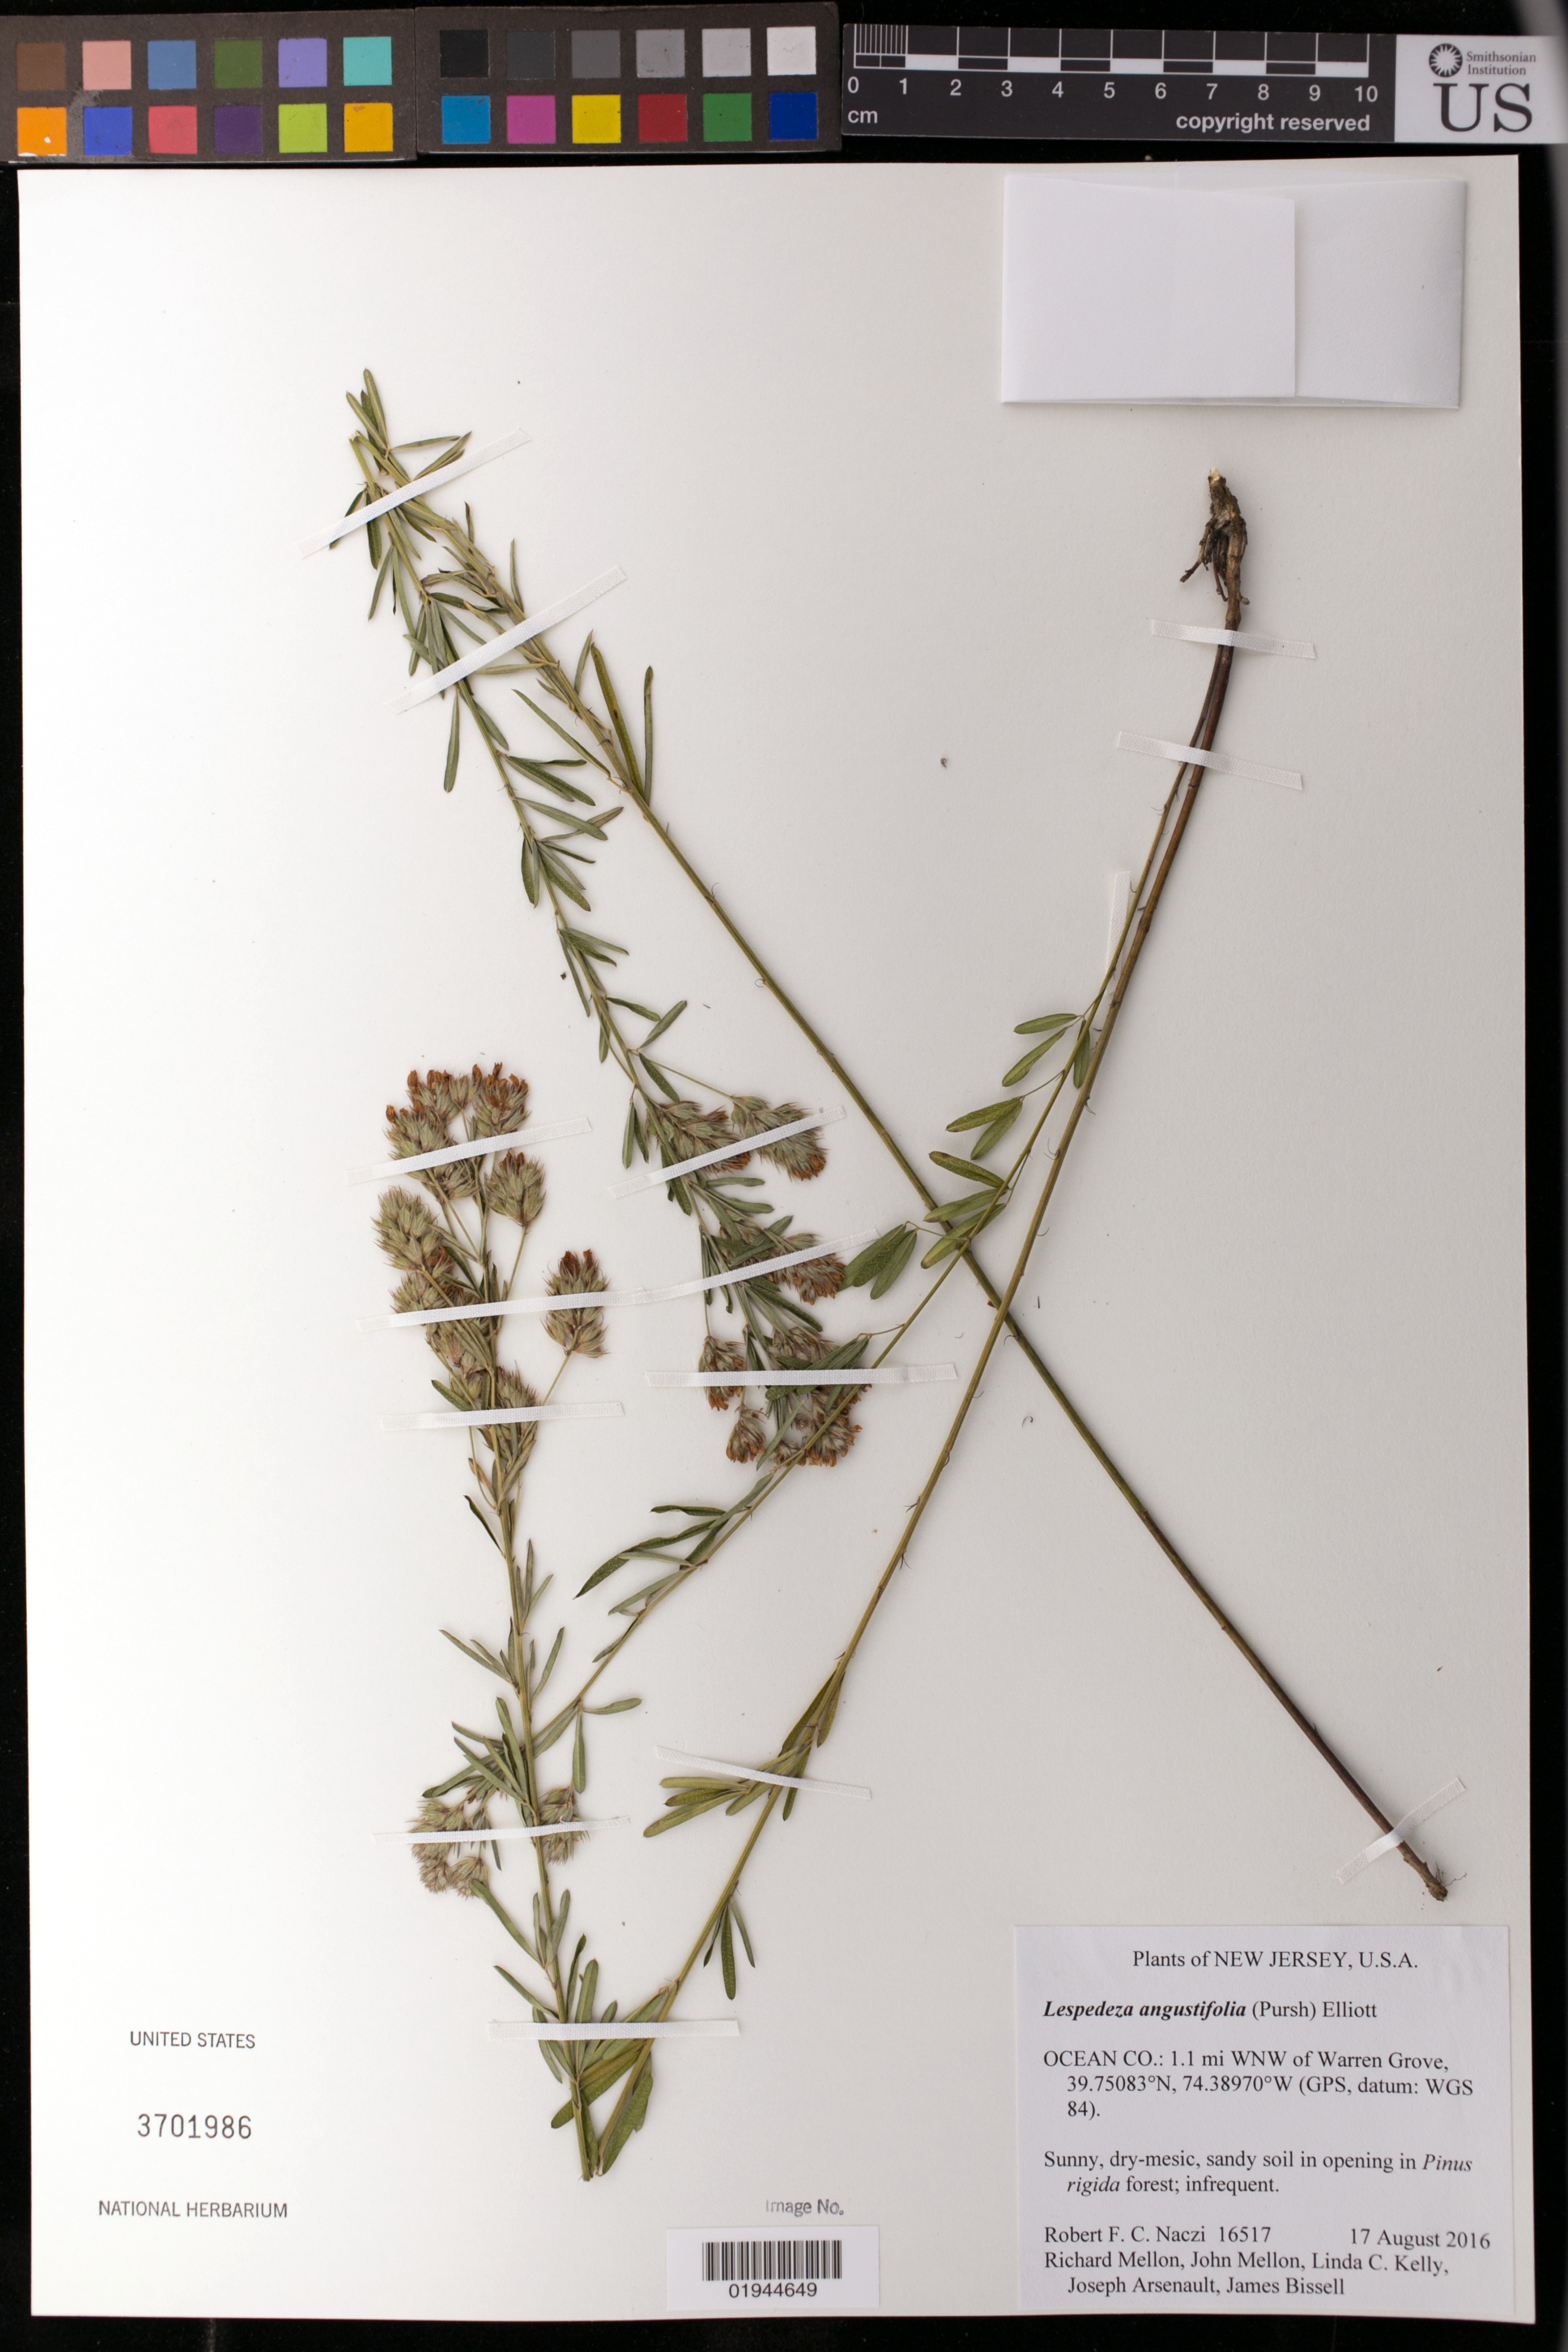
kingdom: Plantae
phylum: Tracheophyta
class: Magnoliopsida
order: Fabales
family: Fabaceae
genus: Lespedeza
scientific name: Lespedeza angustifolia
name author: (Pursh) Elliott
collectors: R. F. C. Naczi et al.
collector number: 16517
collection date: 2016-08-17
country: United States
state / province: New Jersey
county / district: Ocean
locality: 1.1 mi WNW of Warren Grove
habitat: sunny, dry-mesic, sandy soil in Pinus rigida forest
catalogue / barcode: US 3701986